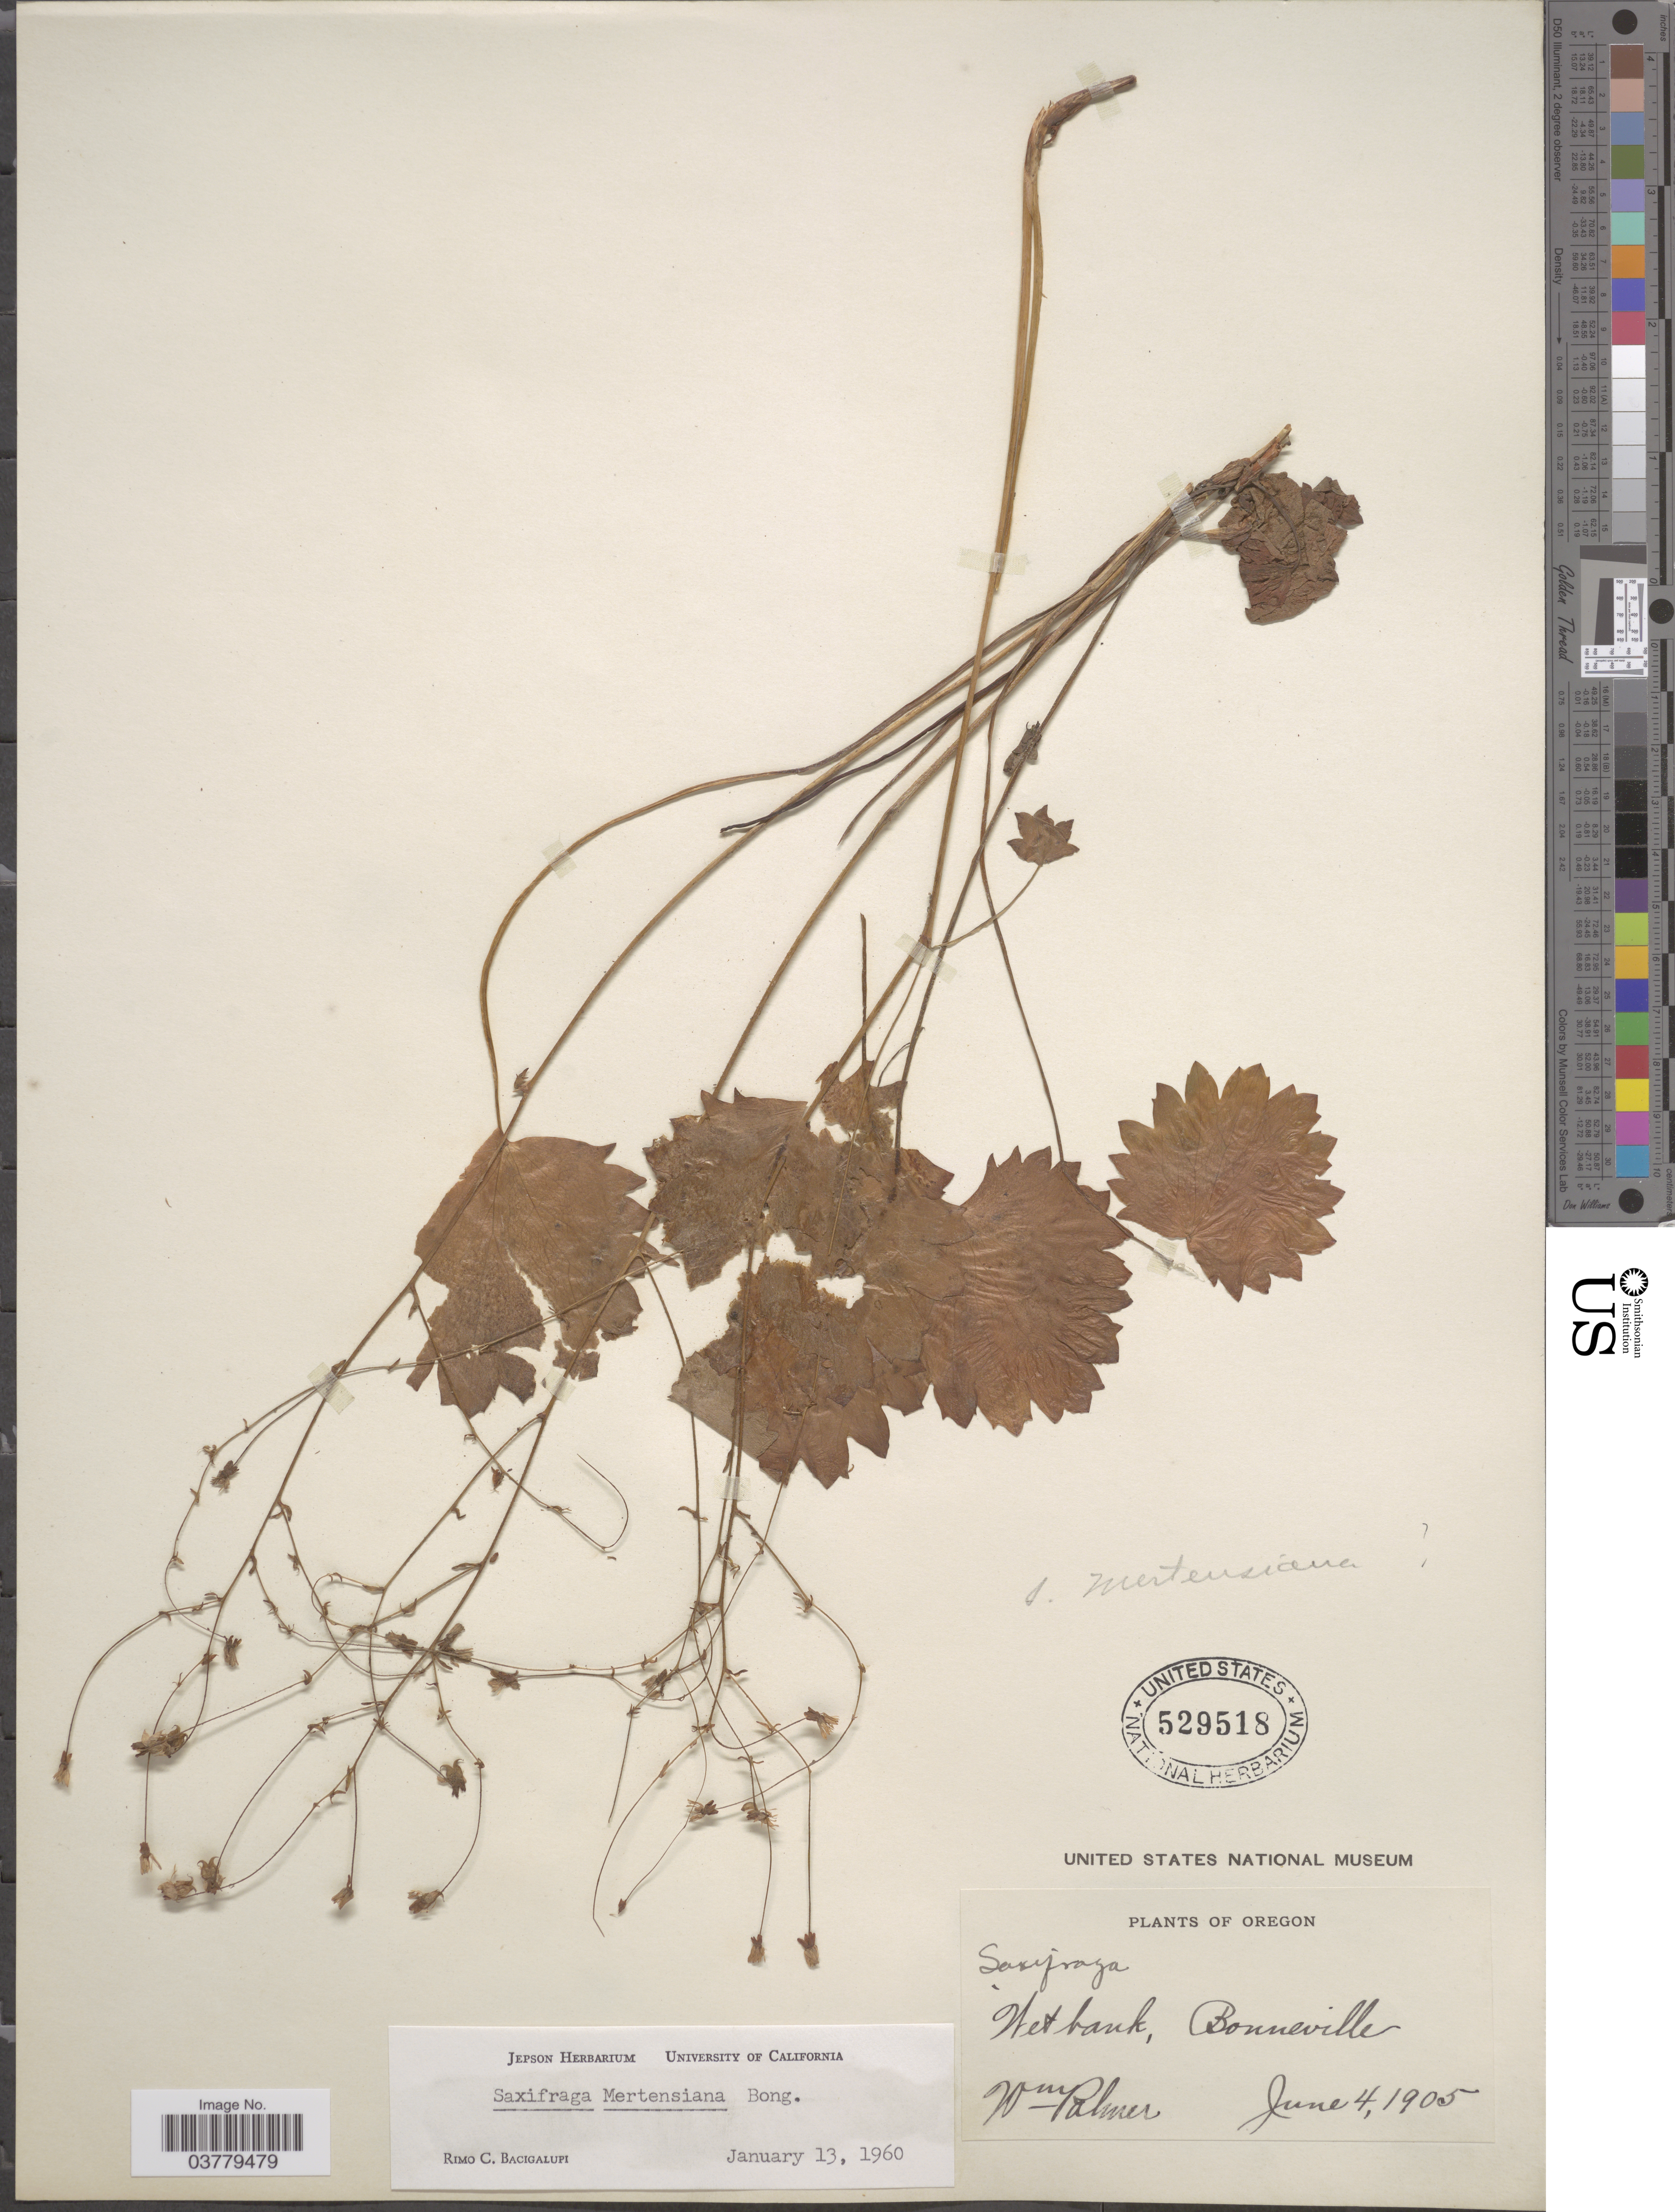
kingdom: Plantae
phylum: Tracheophyta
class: Magnoliopsida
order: Saxifragales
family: Saxifragaceae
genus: Saxifraga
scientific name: Saxifraga mertensiana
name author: Bong.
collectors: W. Palmer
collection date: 1905-06-04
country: United States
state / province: Oregon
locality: Wet bank, Bonneville.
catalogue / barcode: US 529518